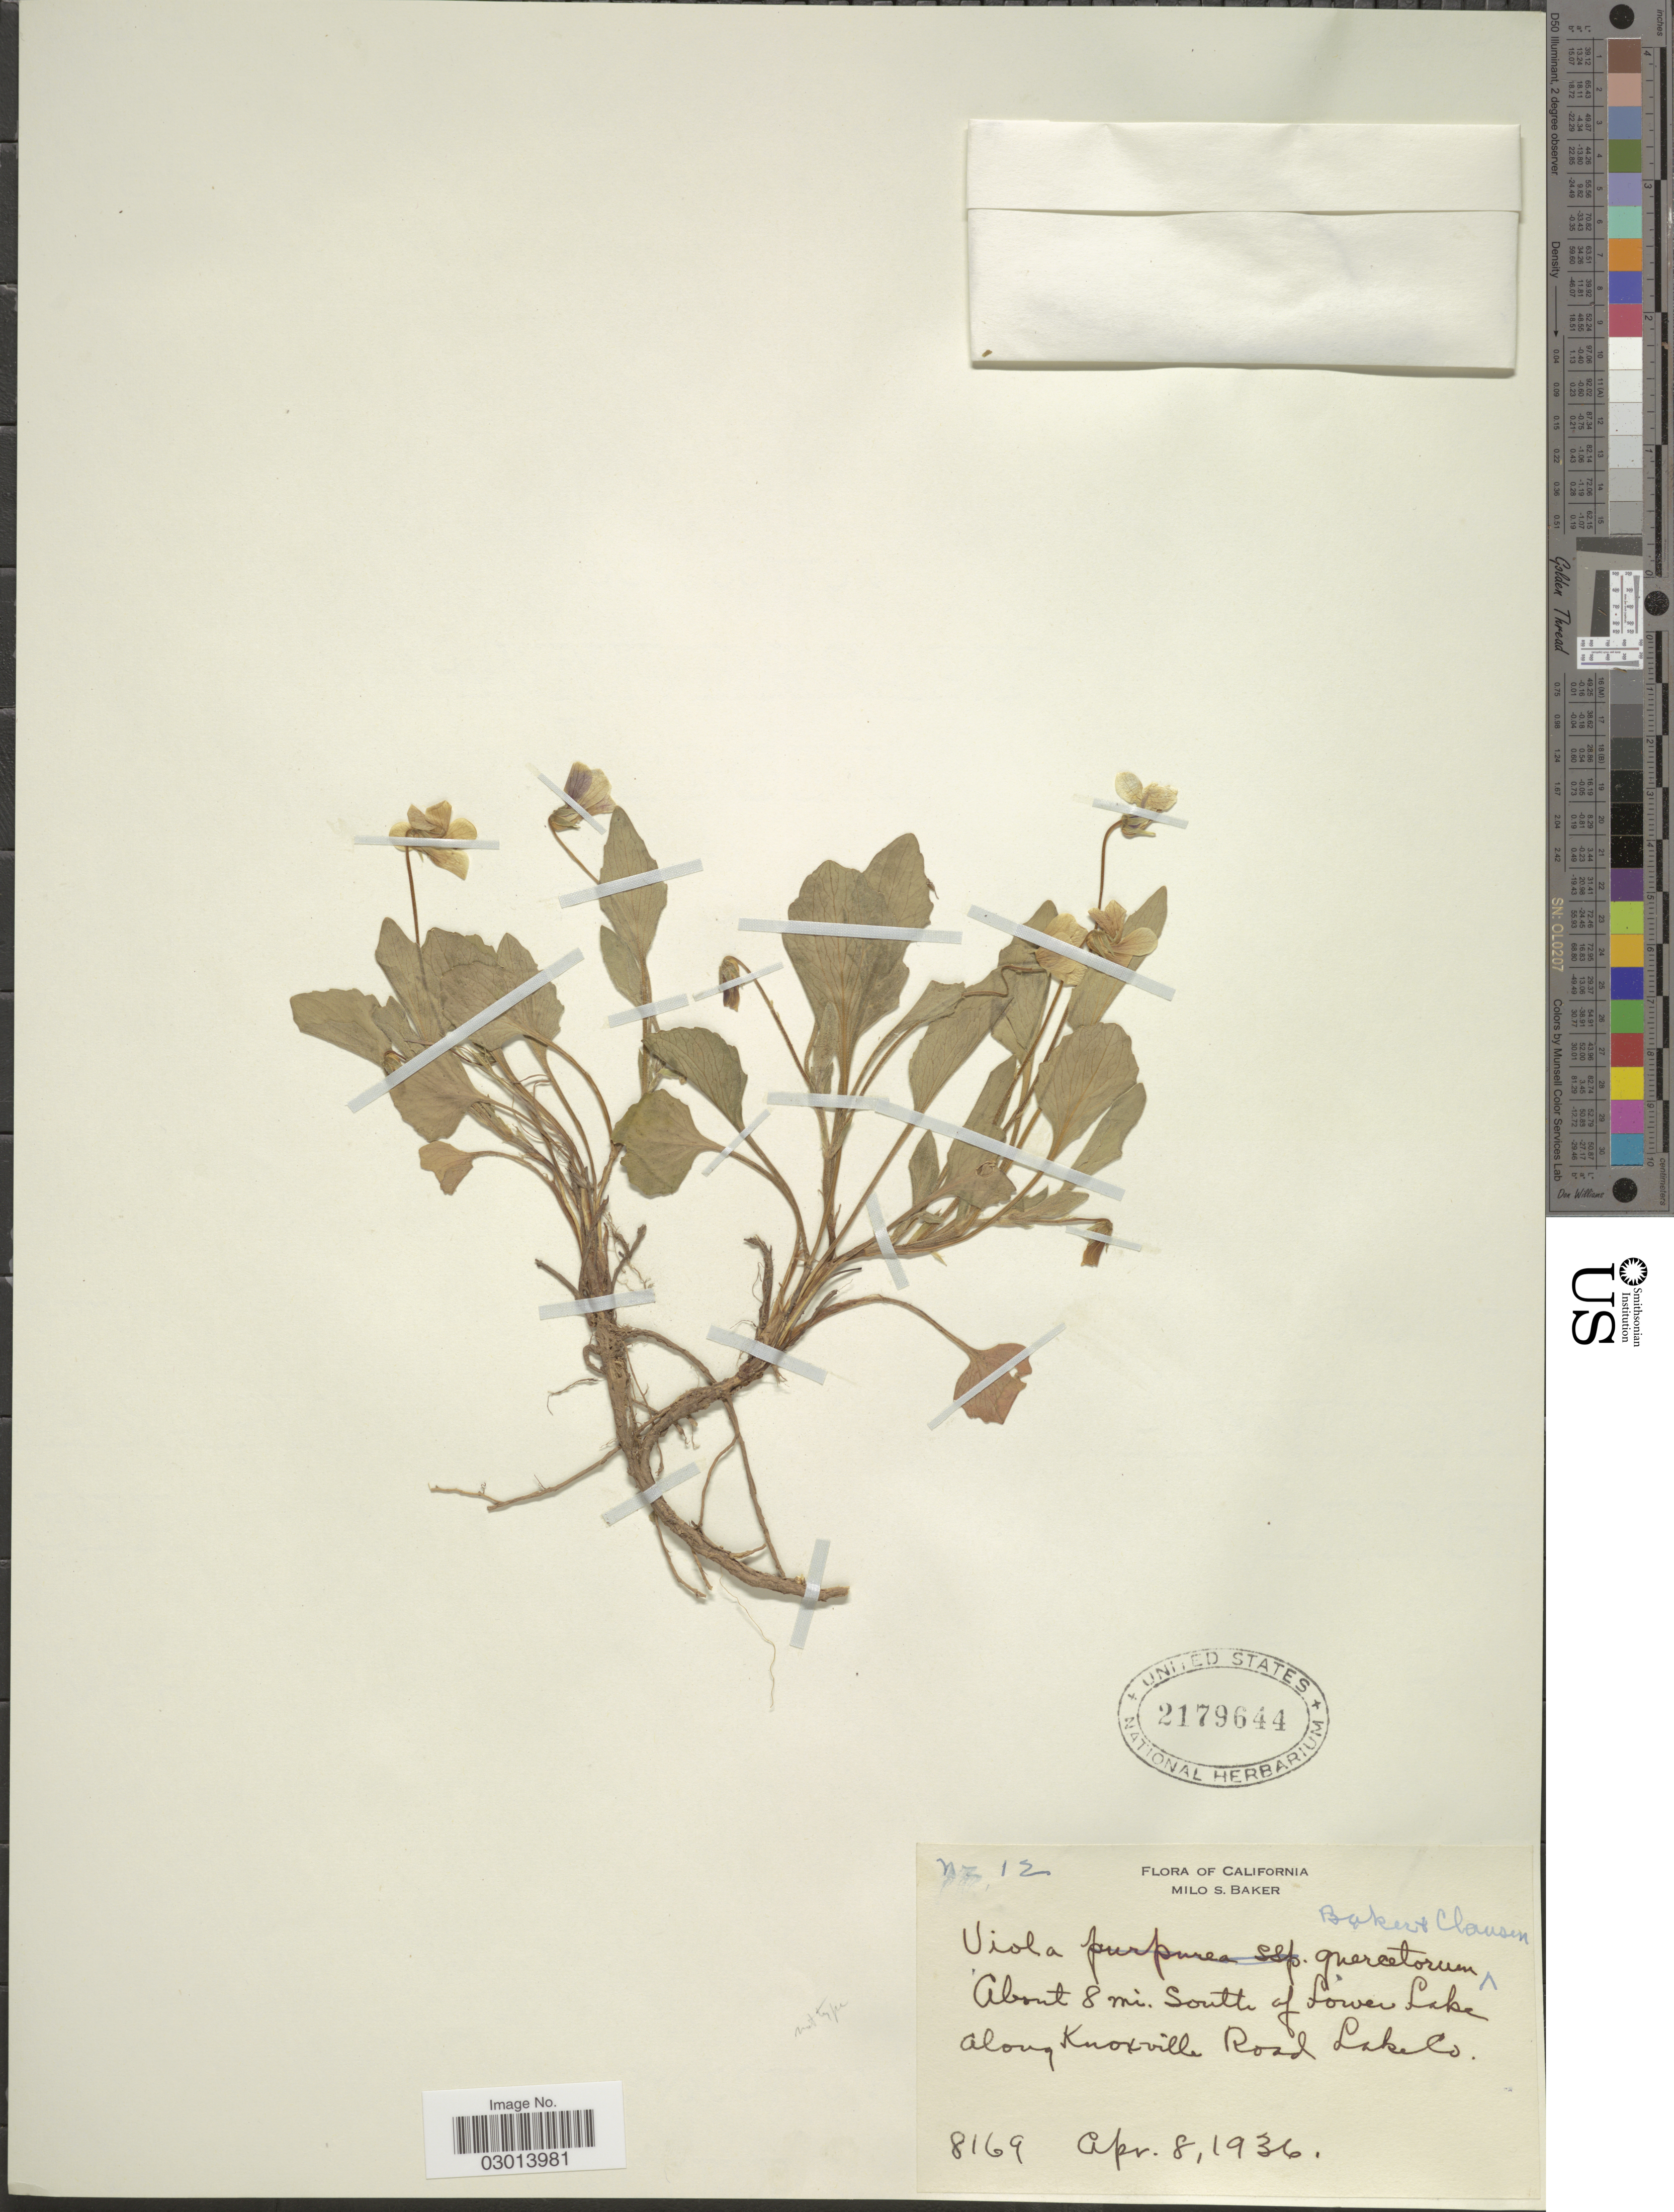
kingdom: Plantae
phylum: Tracheophyta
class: Magnoliopsida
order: Malpighiales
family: Violaceae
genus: Viola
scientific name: Viola quercetorum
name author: M.S. Baker & J.C. Clausen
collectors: M. S. Baker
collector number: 12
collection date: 1936-06-08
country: United States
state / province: California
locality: About 8 mi. South of Lower Lake along Knoxville Road Lakelo.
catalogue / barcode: US 2179644